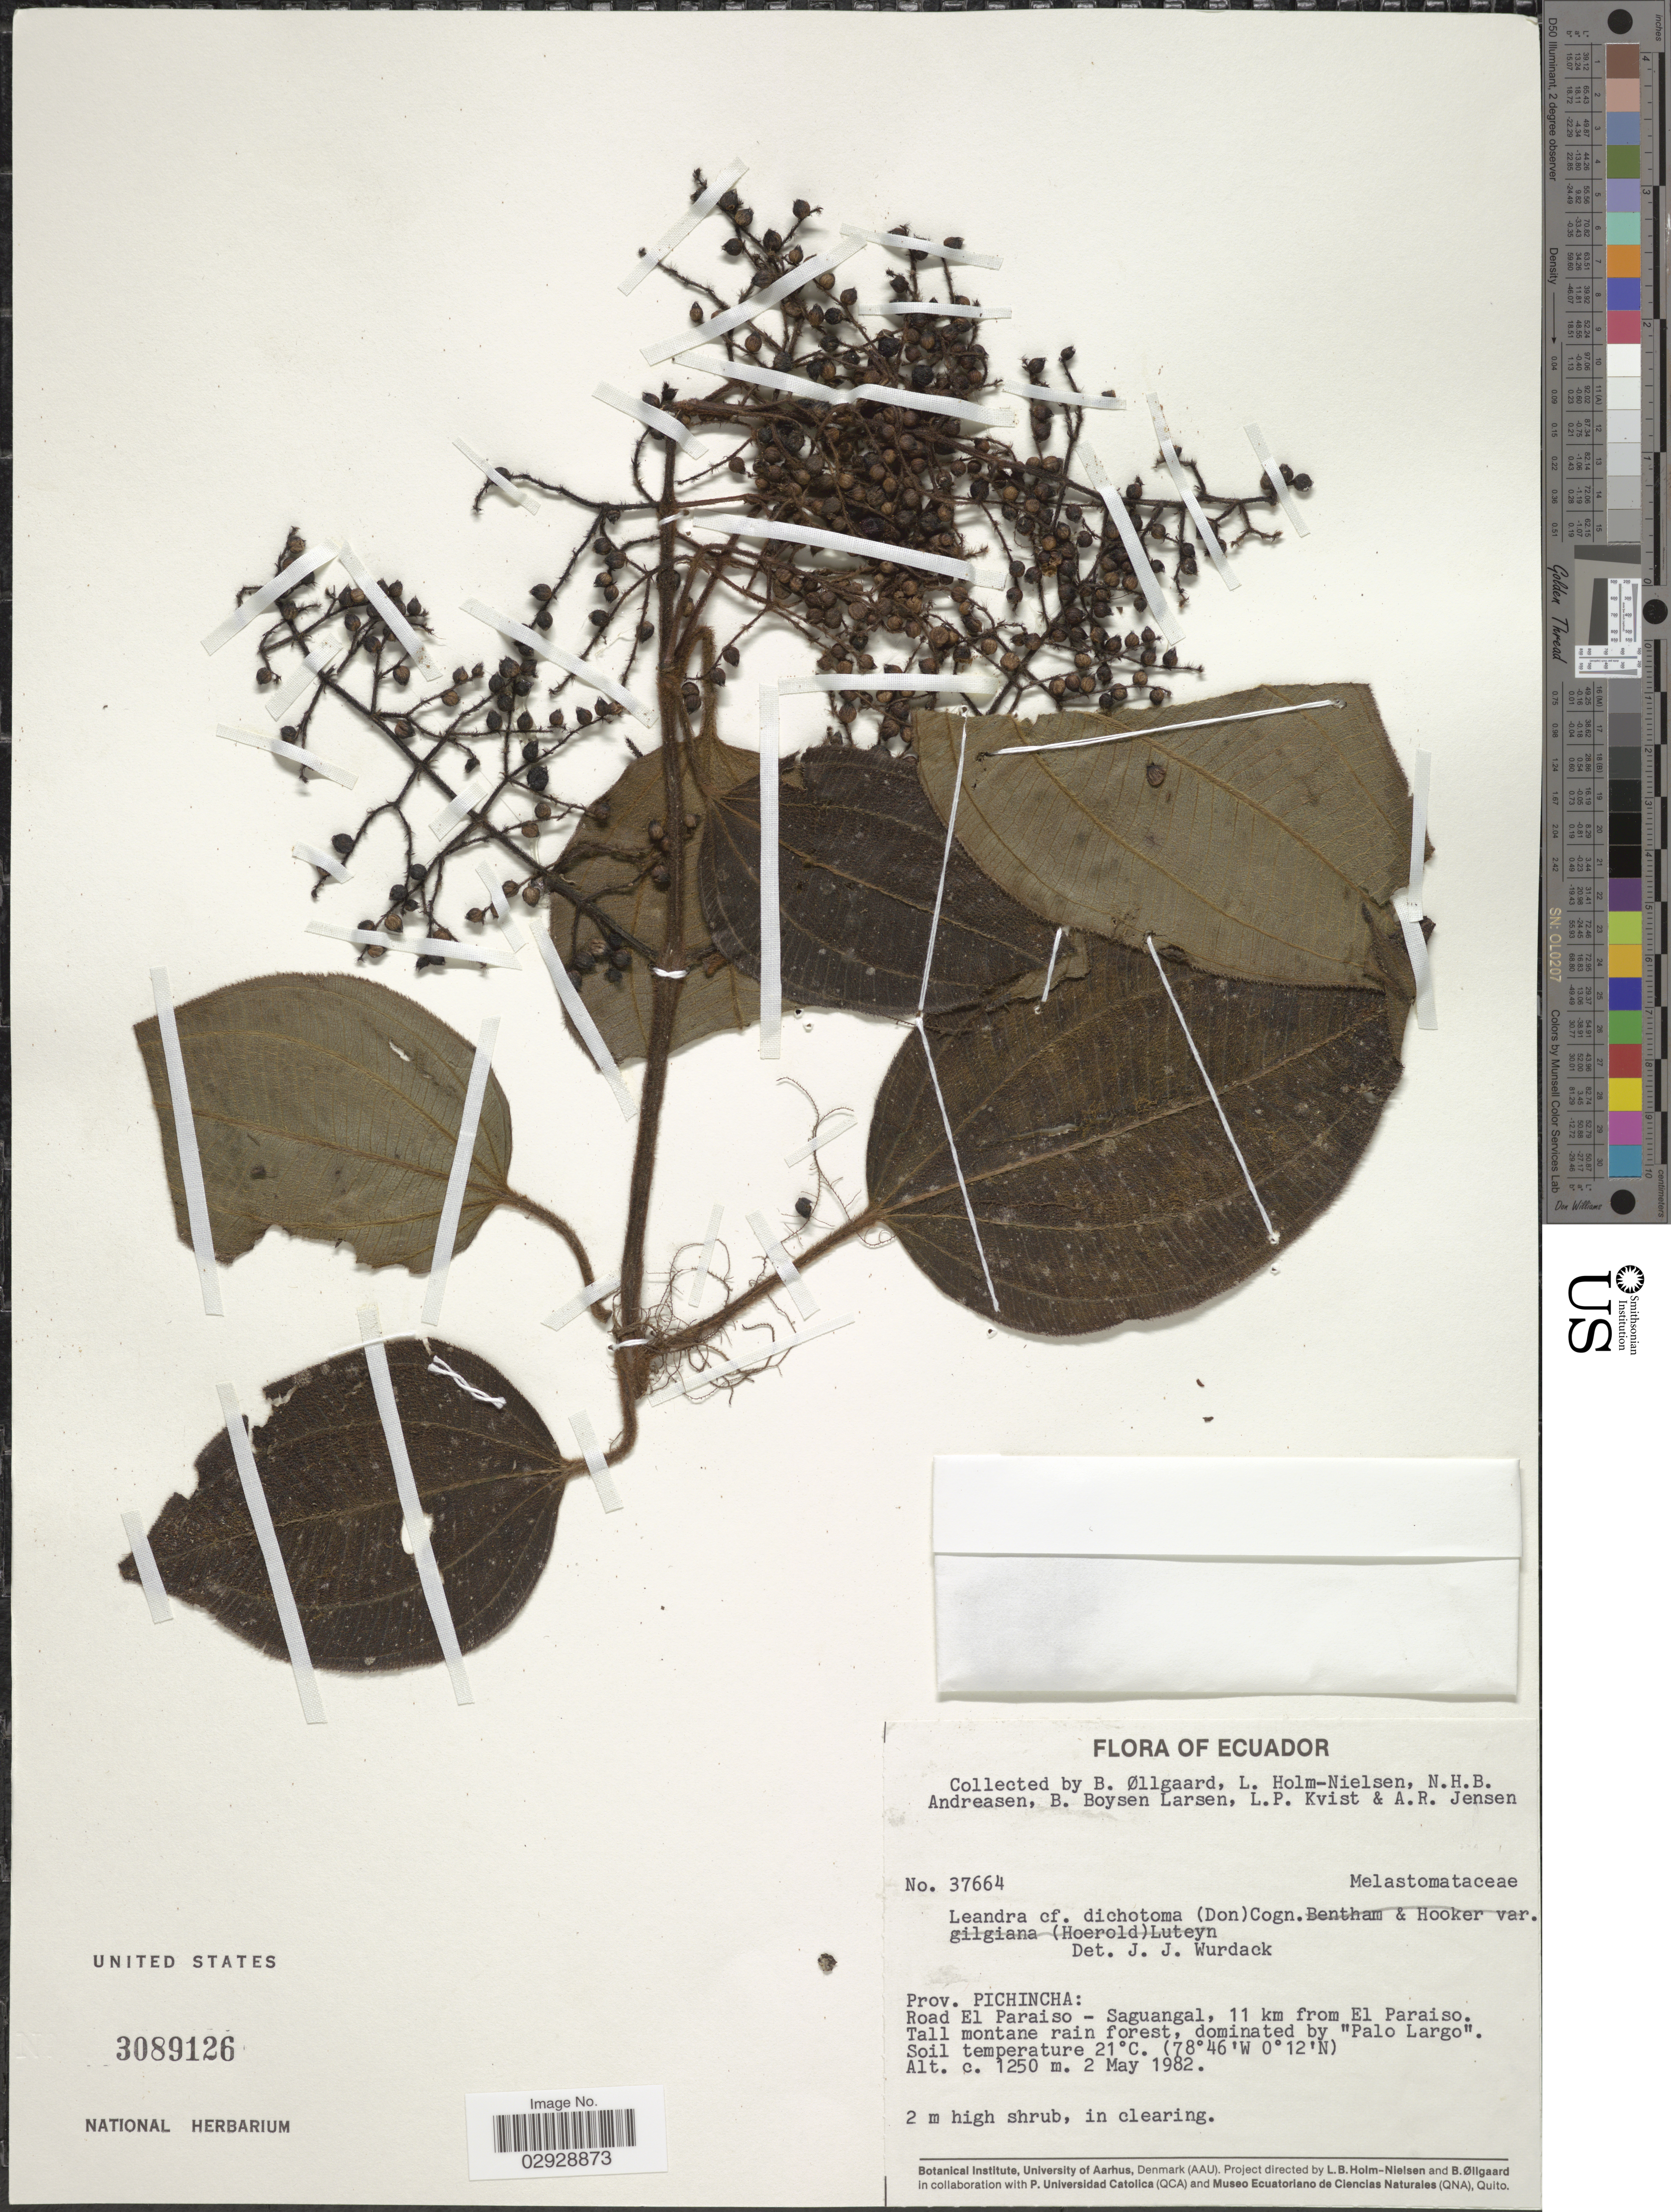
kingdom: Plantae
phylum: Tracheophyta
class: Magnoliopsida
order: Myrtales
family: Melastomataceae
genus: Leandra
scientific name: Leandra dichotoma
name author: (D. Don) Cogn.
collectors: B. Øllgaard, L. Holm-Nielsen, N. Andreasen, B. Boysen Larsen & et al.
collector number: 37664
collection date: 1982-05-02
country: Ecuador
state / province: Pichincha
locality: Road El Paraiso - Saguangal, 11 km from El Paraiso.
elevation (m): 1250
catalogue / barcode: US 3089126